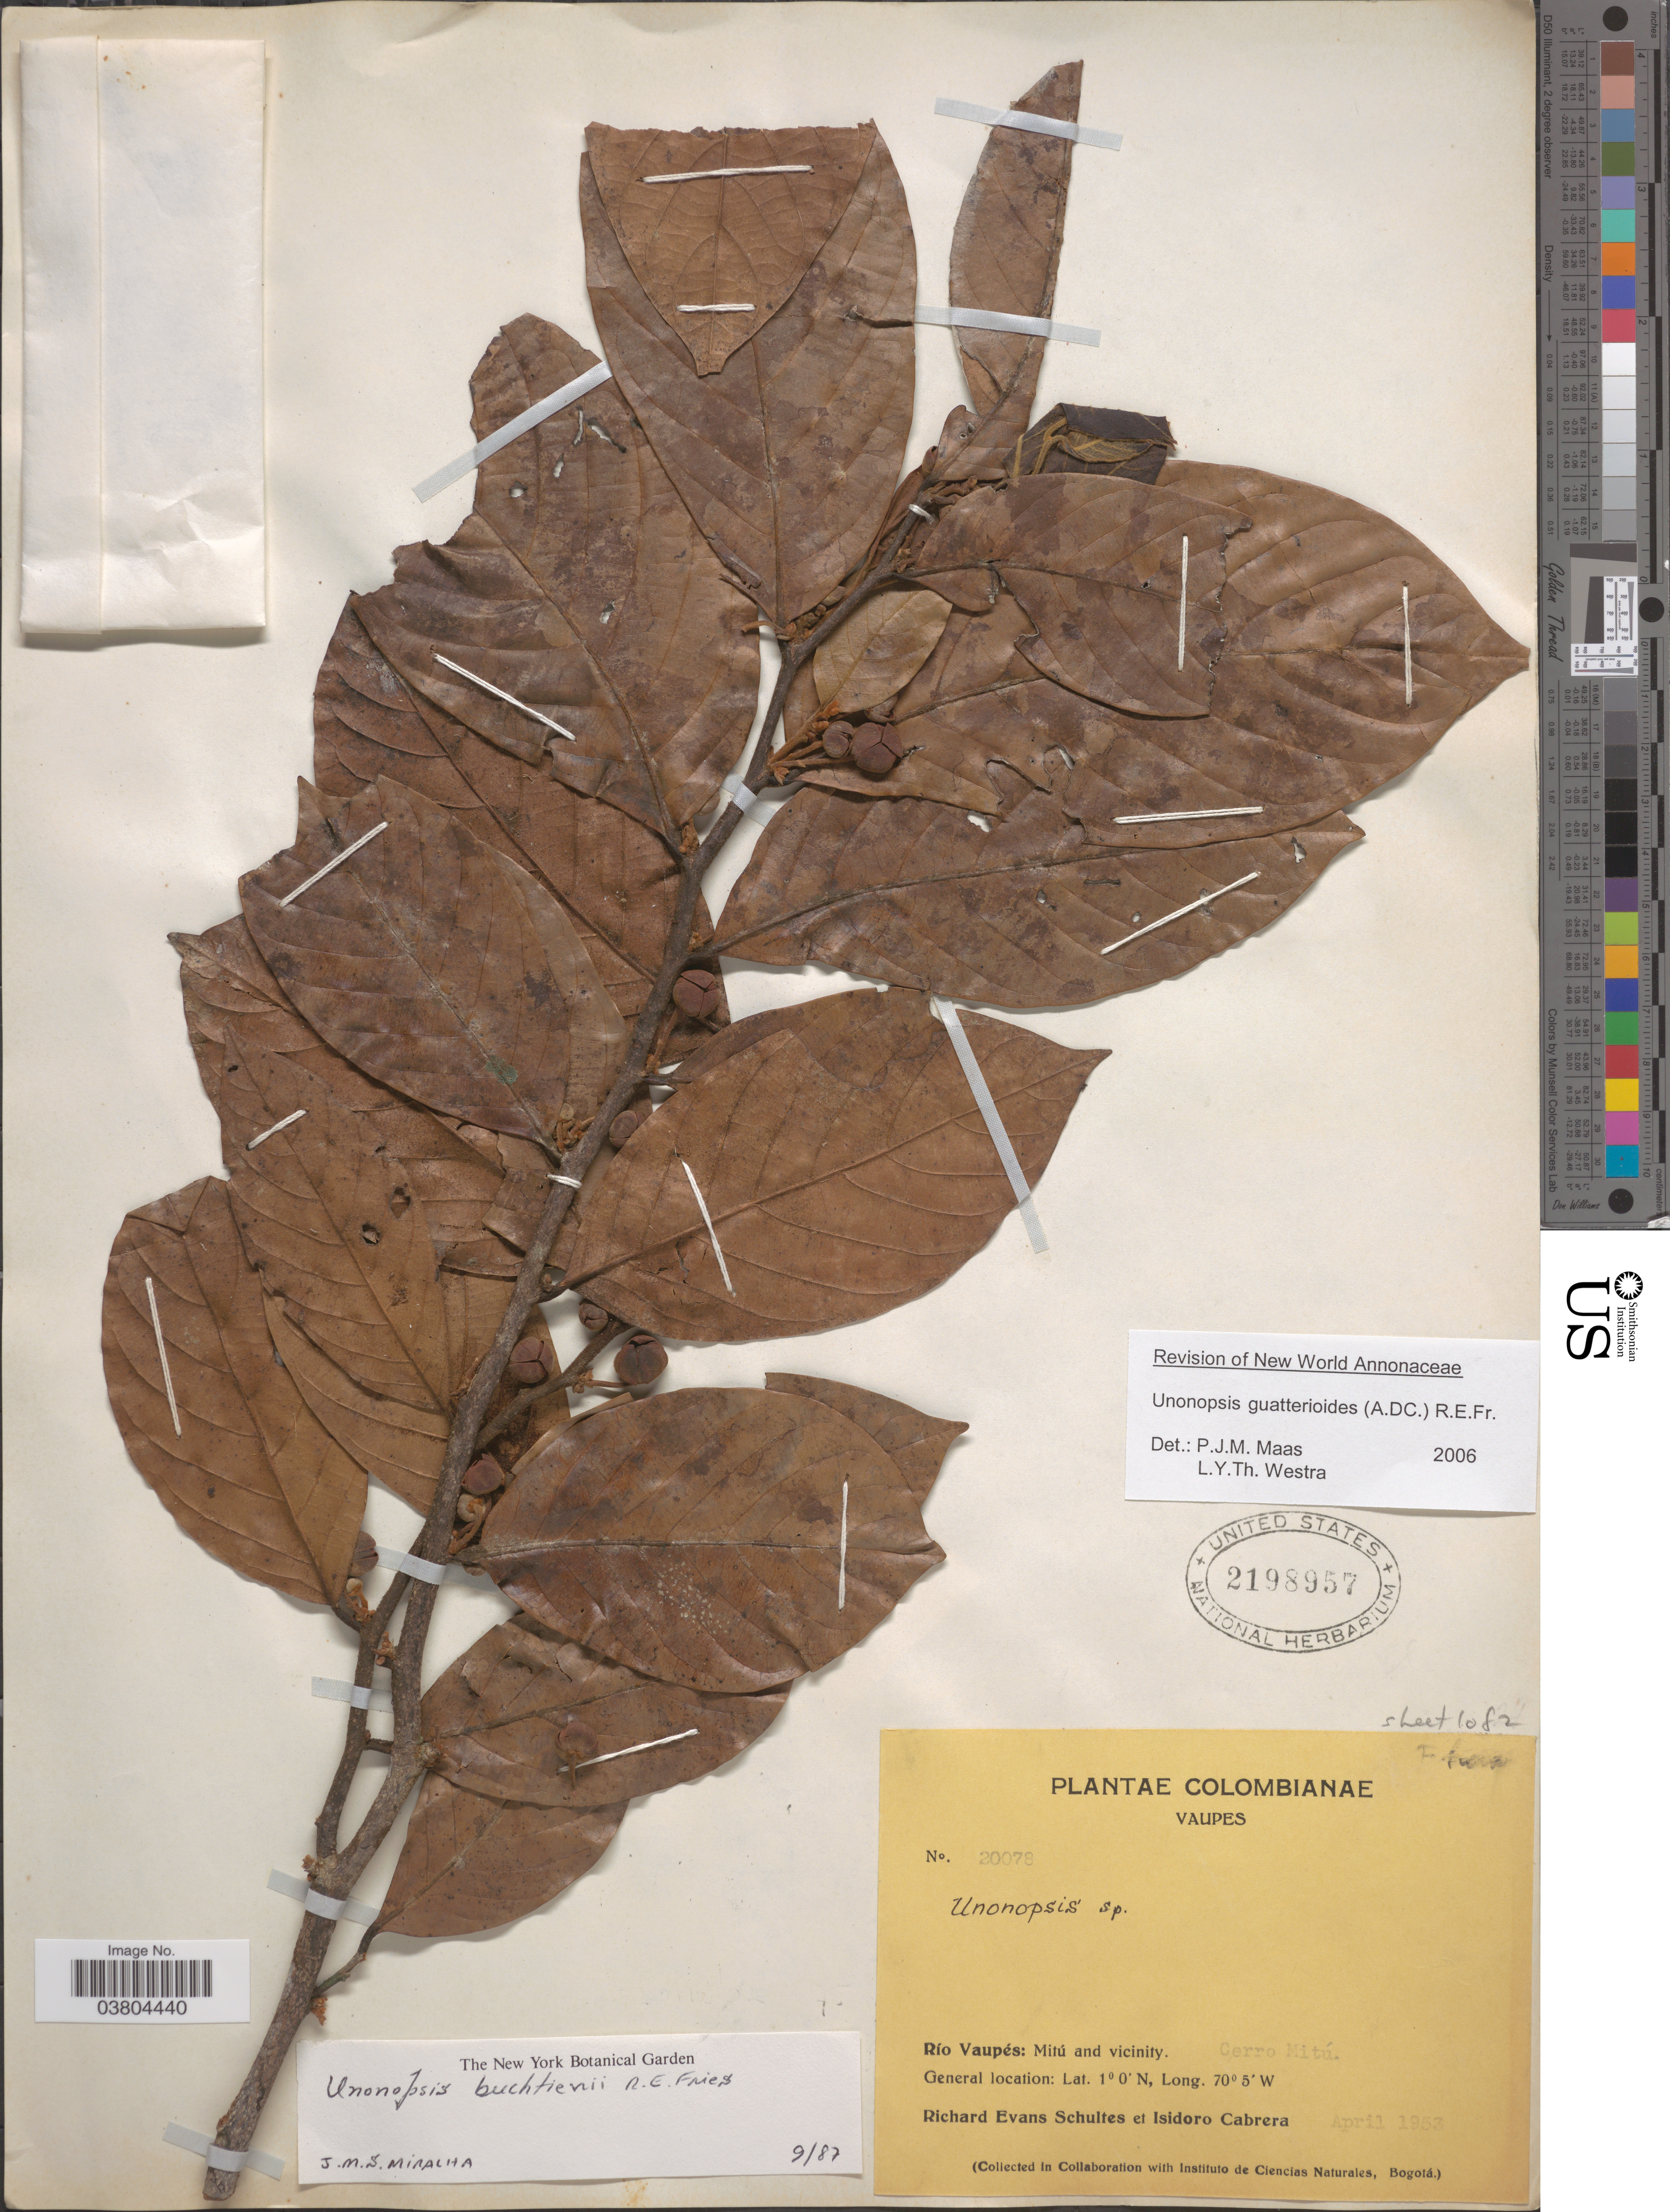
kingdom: Plantae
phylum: Tracheophyta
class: Magnoliopsida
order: Magnoliales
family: Annonaceae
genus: Unonopsis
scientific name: Unonopsis guatterioides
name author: (A. DC.) R.E. Fr.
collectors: R. E. Schultes & I. Cabrera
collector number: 20078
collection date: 1953-04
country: Colombia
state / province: Vaupés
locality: Río Vaupés: Mitú and vicinity. Cerro Mitú.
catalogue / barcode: US 2198957